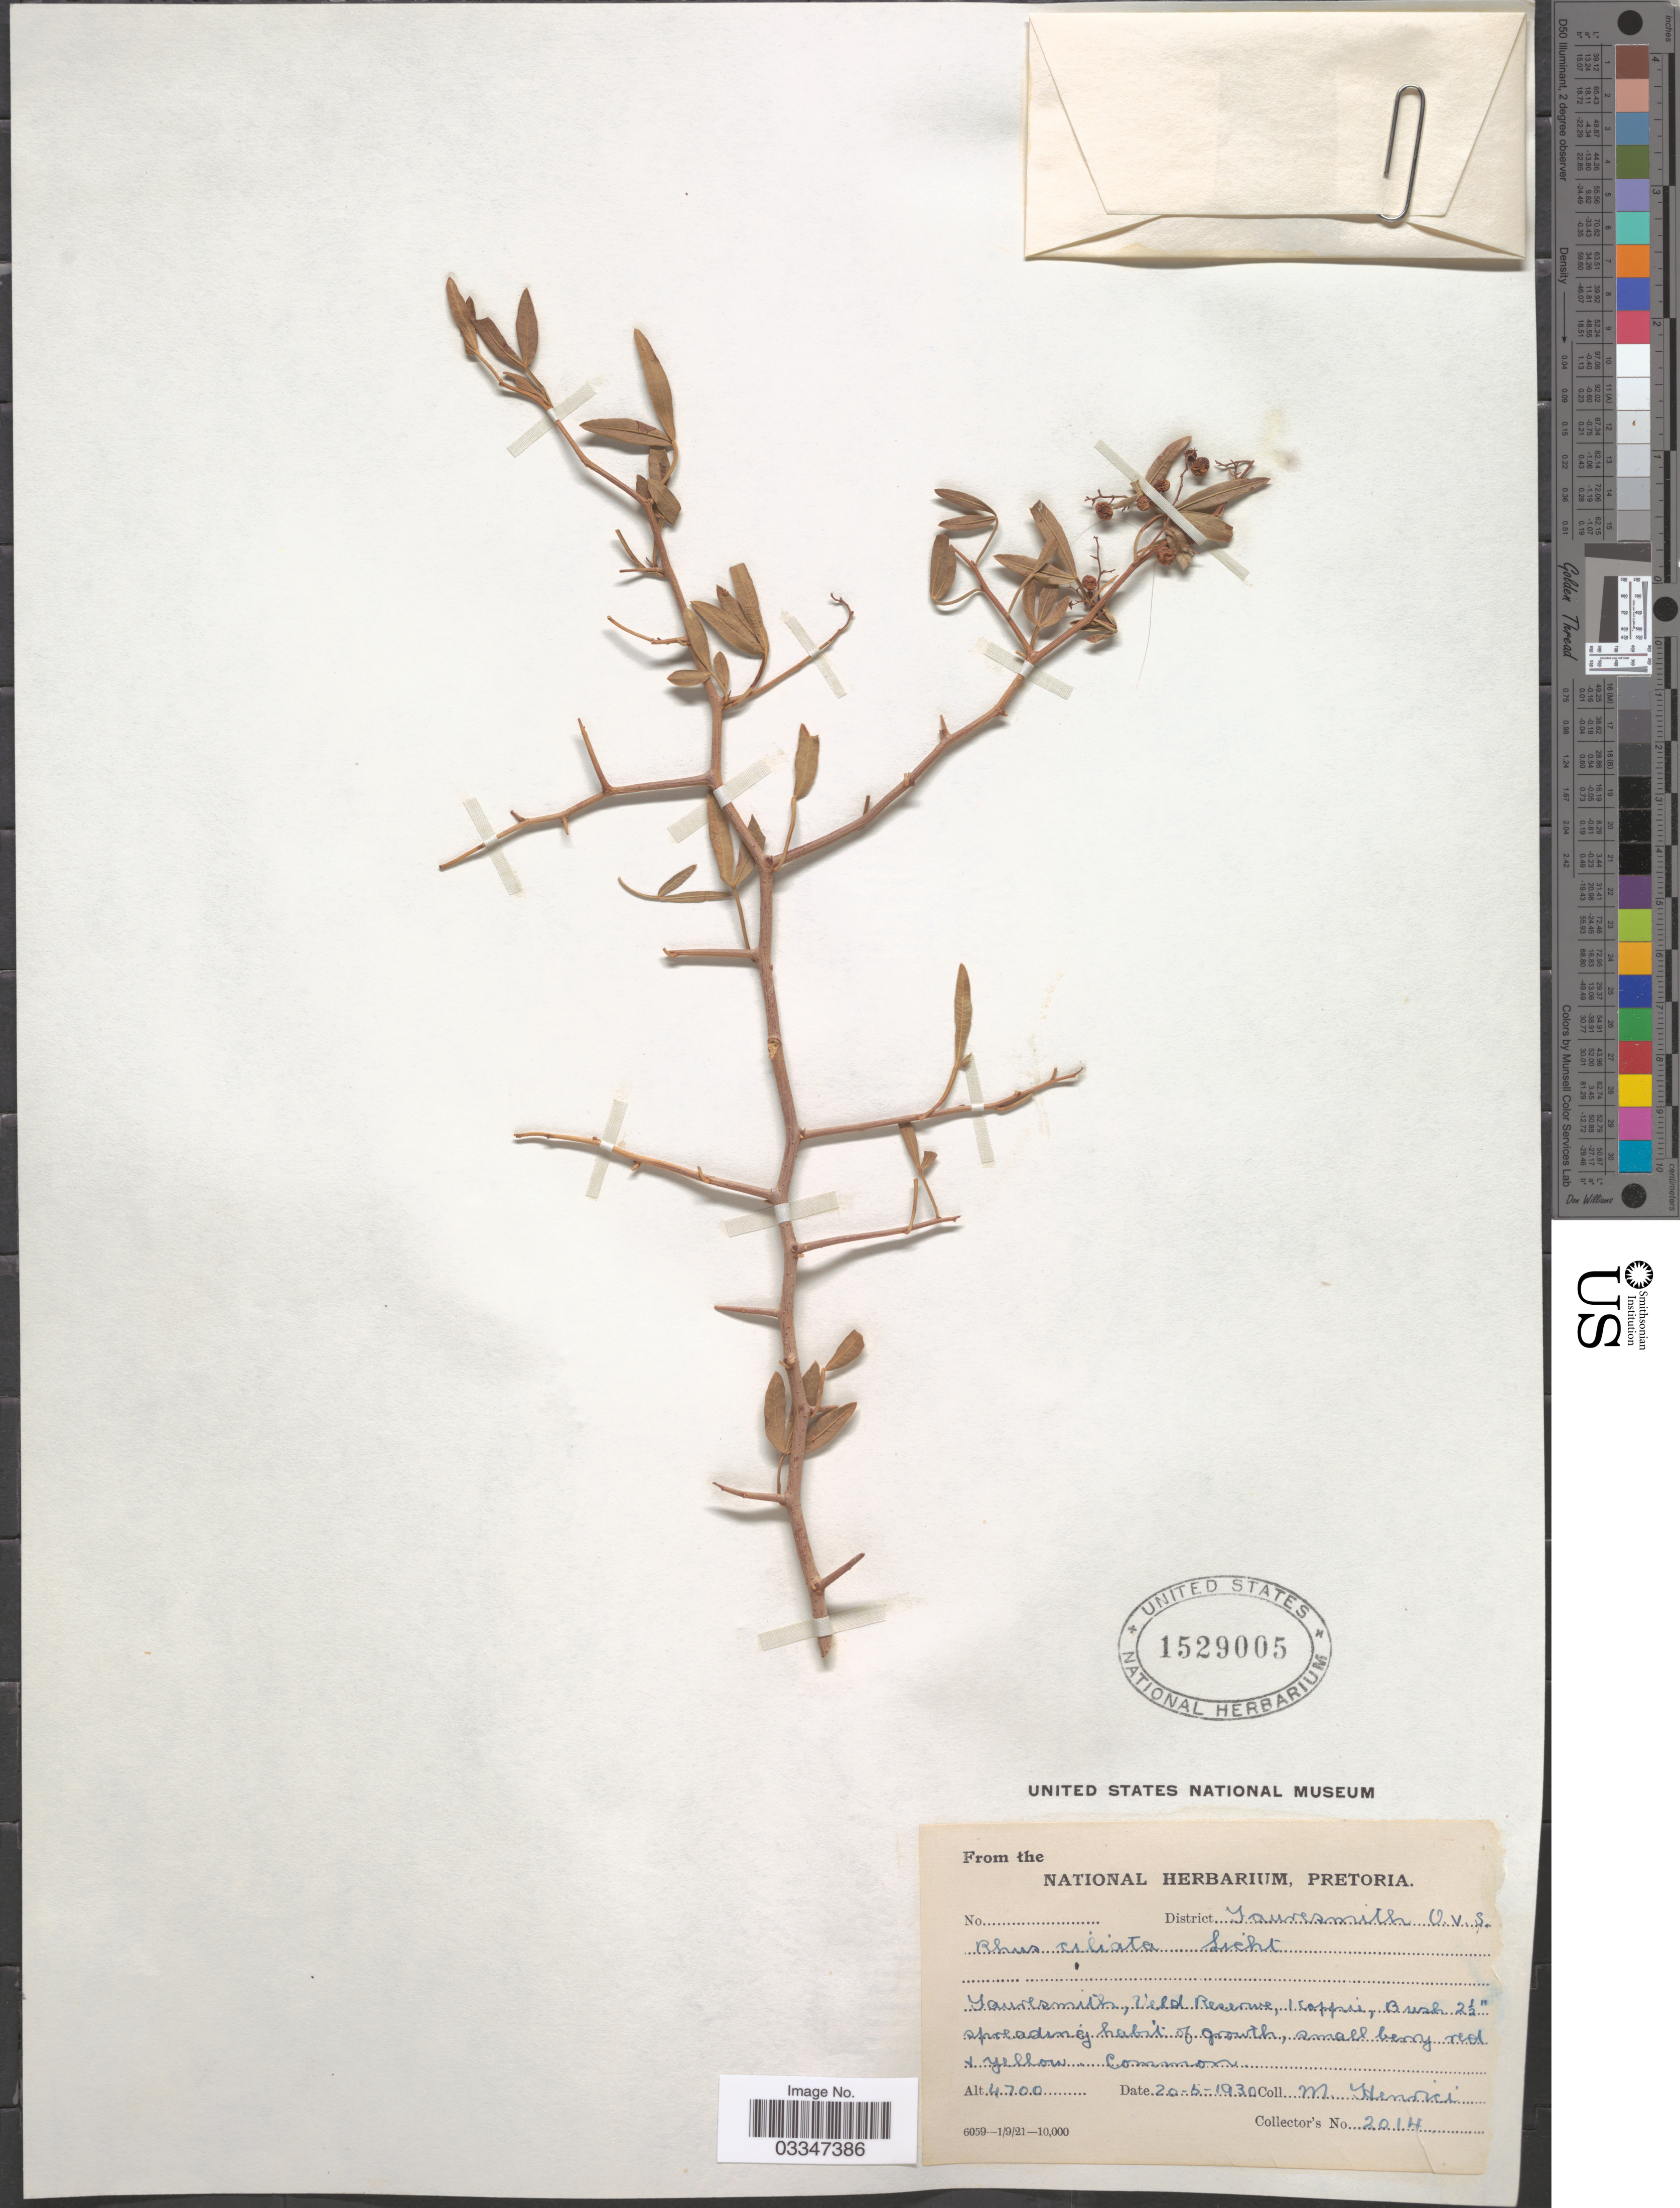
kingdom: Plantae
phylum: Tracheophyta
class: Magnoliopsida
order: Sapindales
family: Anacardiaceae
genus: Rhus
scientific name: Rhus ciliolata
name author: Turcz.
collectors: M. Henrici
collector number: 2014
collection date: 1930-05-20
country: South Africa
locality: District Fauresmith O.v.s. Fauresmith, field Reserve, Koppie.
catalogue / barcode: US 1529005